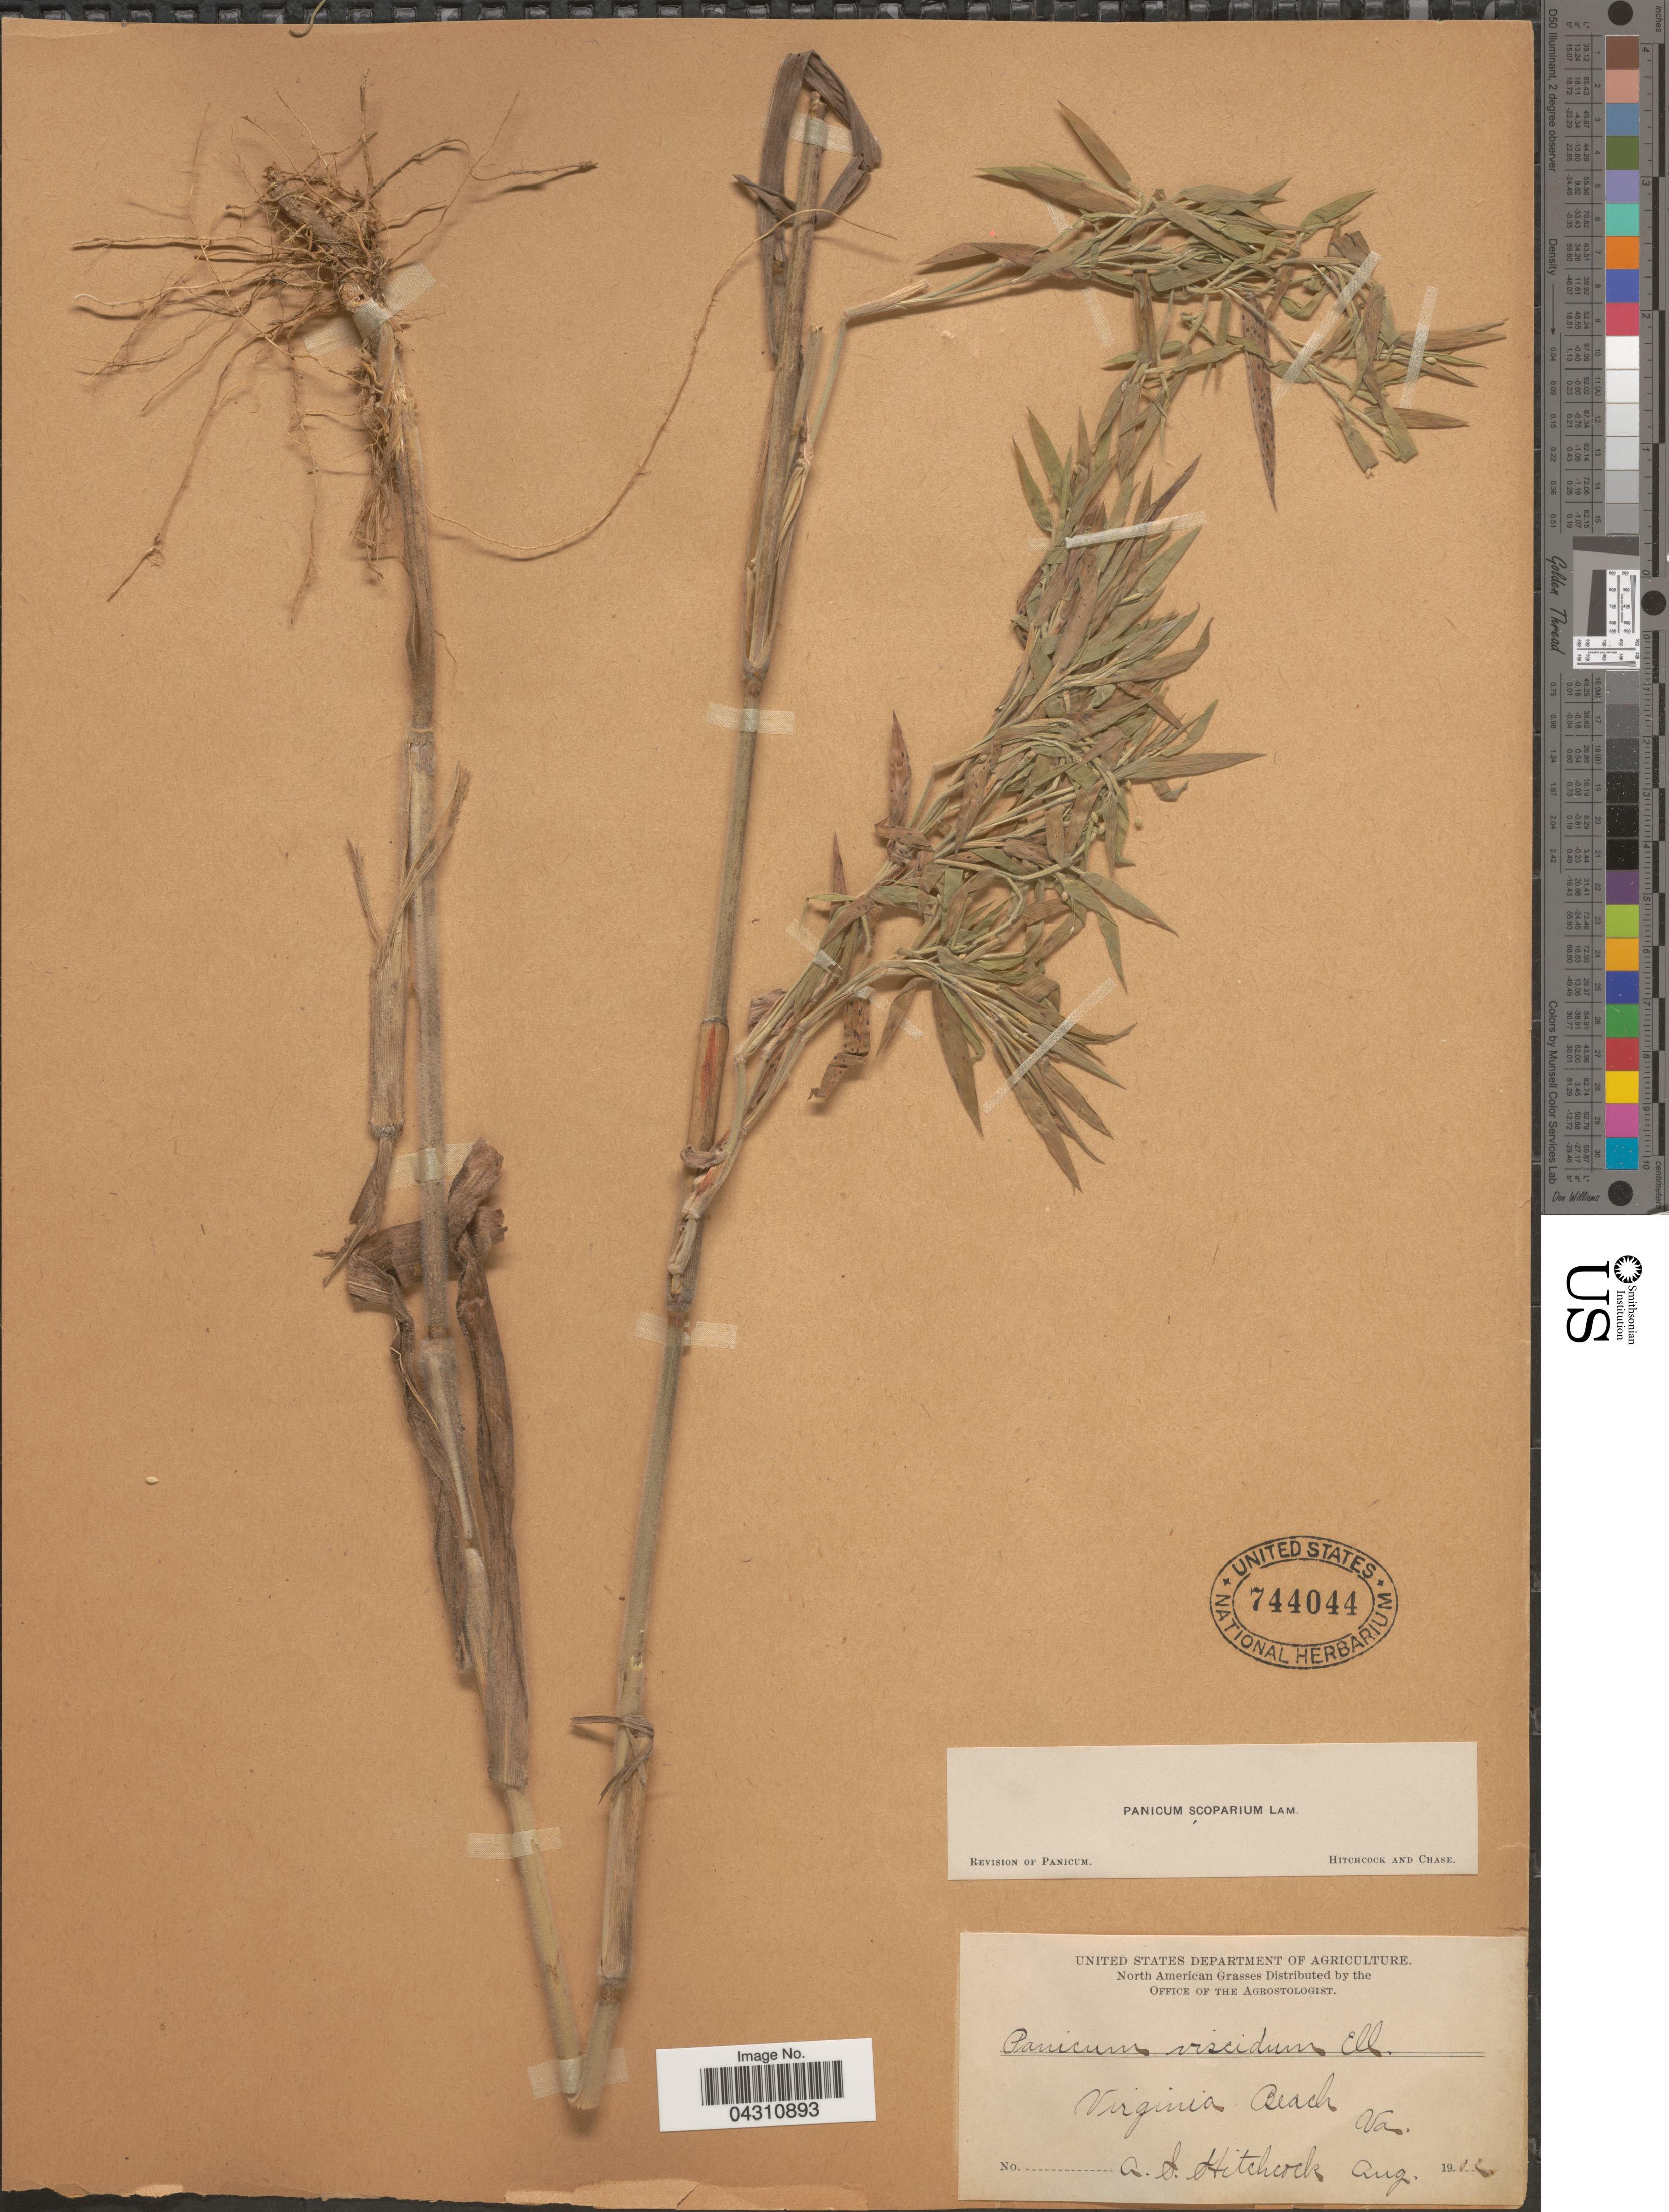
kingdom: Plantae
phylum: Tracheophyta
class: Liliopsida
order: Poales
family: Poaceae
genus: Dichanthelium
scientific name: Dichanthelium scoparium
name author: (Lam.) Gould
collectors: A. S. Hitchcock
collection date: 1902-08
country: United States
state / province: Virginia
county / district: City of Virginia Beach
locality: Virginia Beach.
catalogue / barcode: US 744044